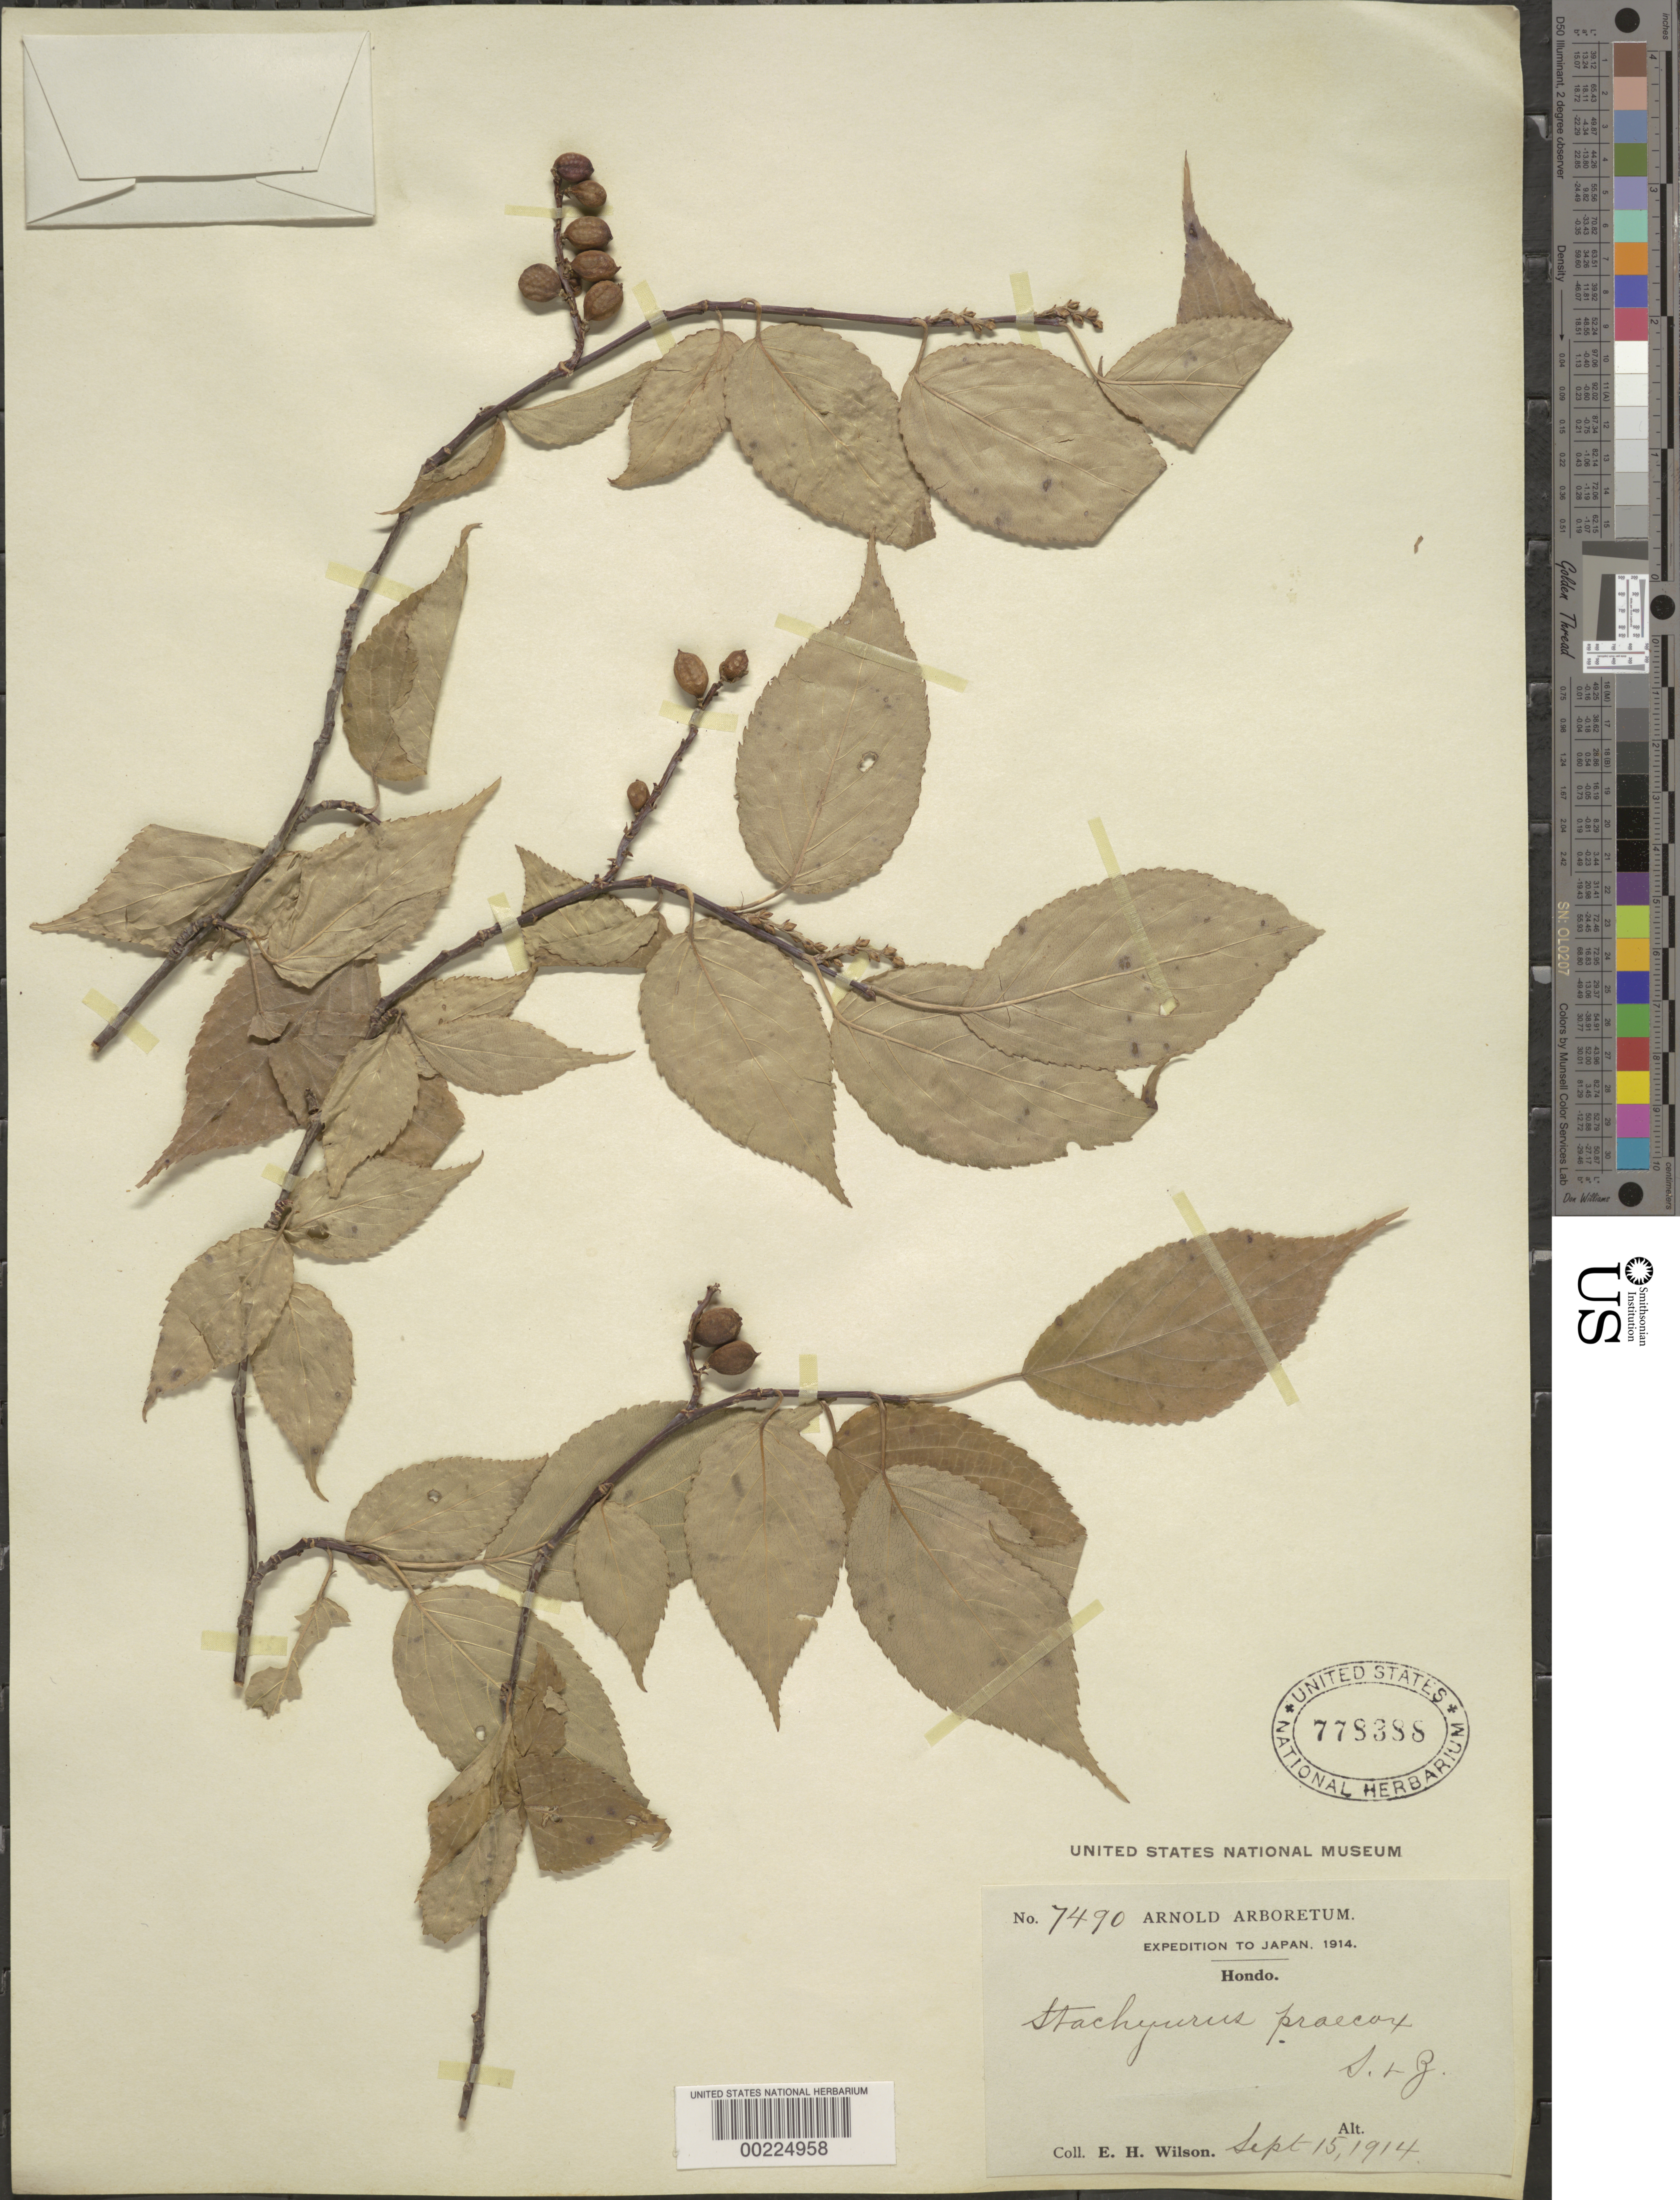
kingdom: Plantae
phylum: Tracheophyta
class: Magnoliopsida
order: Crossosomatales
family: Stachyuraceae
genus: Stachyurus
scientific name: Stachyurus praecox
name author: Siebold & Zucc.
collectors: E. Wilson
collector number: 7490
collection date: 1914-09-15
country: Japan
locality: Hondo.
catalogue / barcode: US 778388